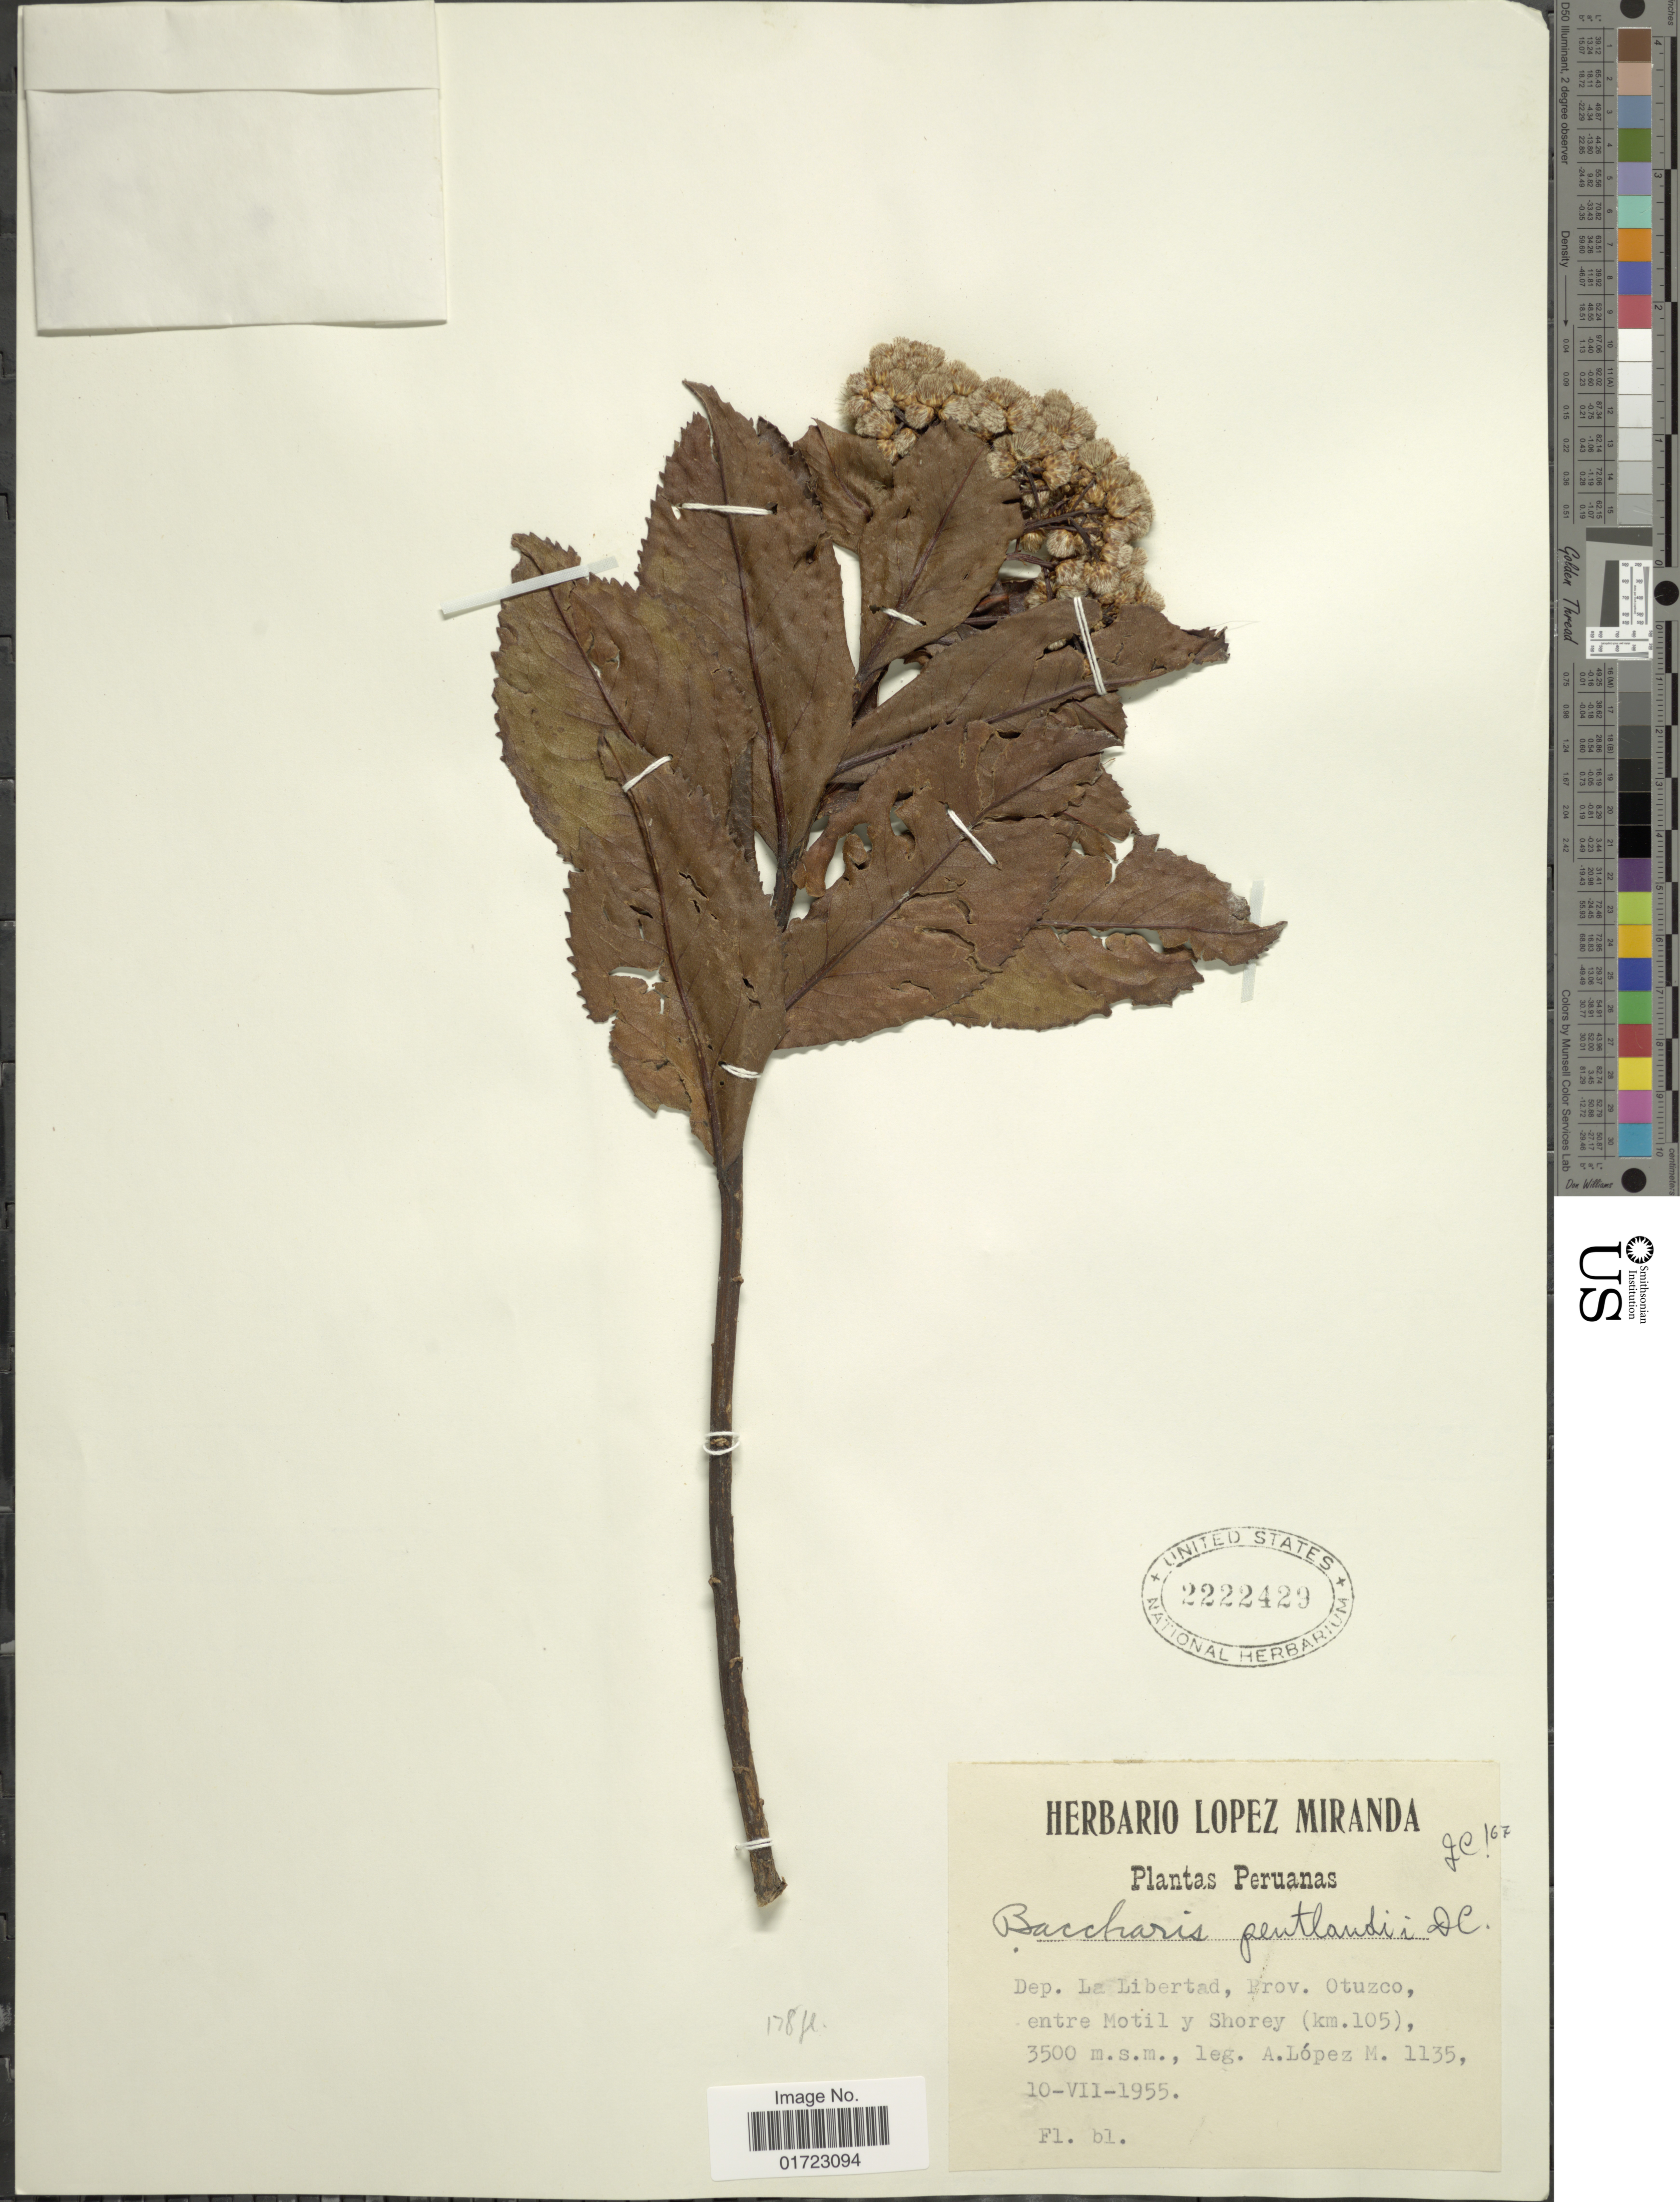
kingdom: Plantae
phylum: Tracheophyta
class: Magnoliopsida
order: Asterales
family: Asteraceae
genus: Baccharis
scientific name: Baccharis pentlandii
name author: DC.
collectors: A. López M.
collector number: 1135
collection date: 1955-07-10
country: Peru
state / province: La Libertad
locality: Prov. Otuzco entre Motul y Shorey (km. 105)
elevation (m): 3500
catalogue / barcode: US 2222429